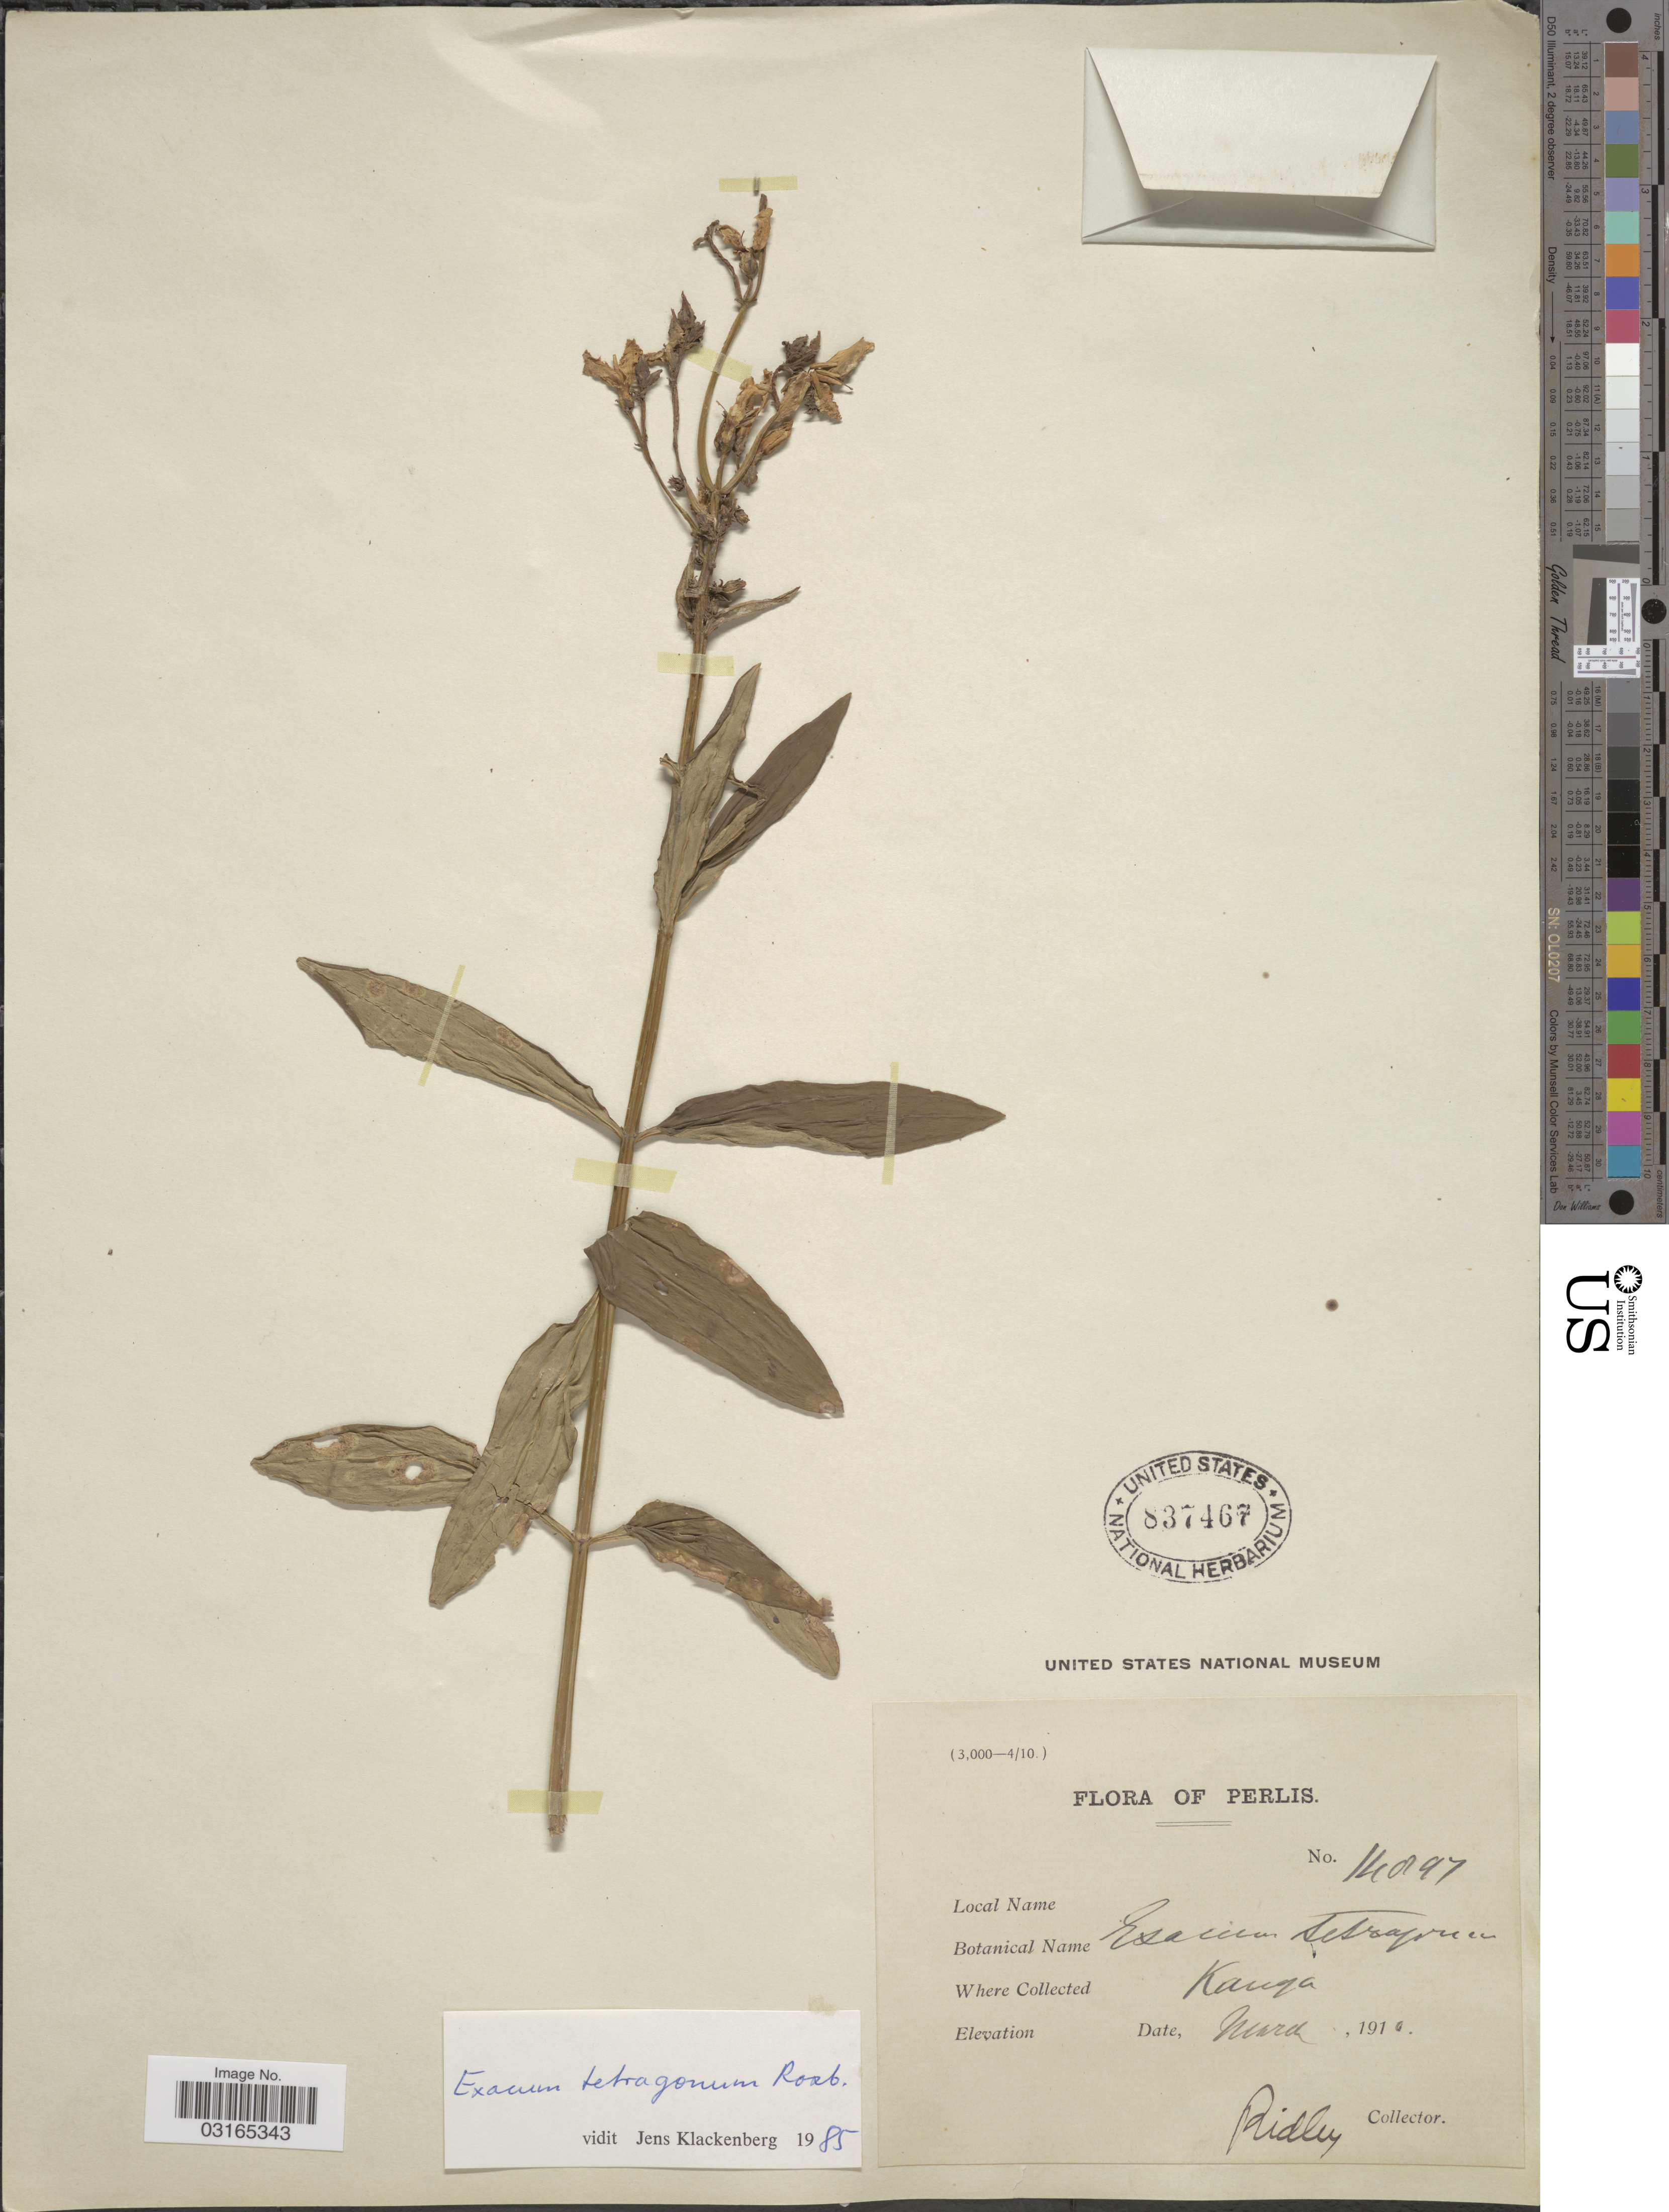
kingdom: Plantae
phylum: Tracheophyta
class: Magnoliopsida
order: Gentianales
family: Gentianaceae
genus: Exacum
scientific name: Exacum tetragonum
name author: Roxb.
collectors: -. Ridley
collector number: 14897*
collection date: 1916-03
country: Malaysia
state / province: Perlis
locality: Kanga.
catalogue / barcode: US 837467